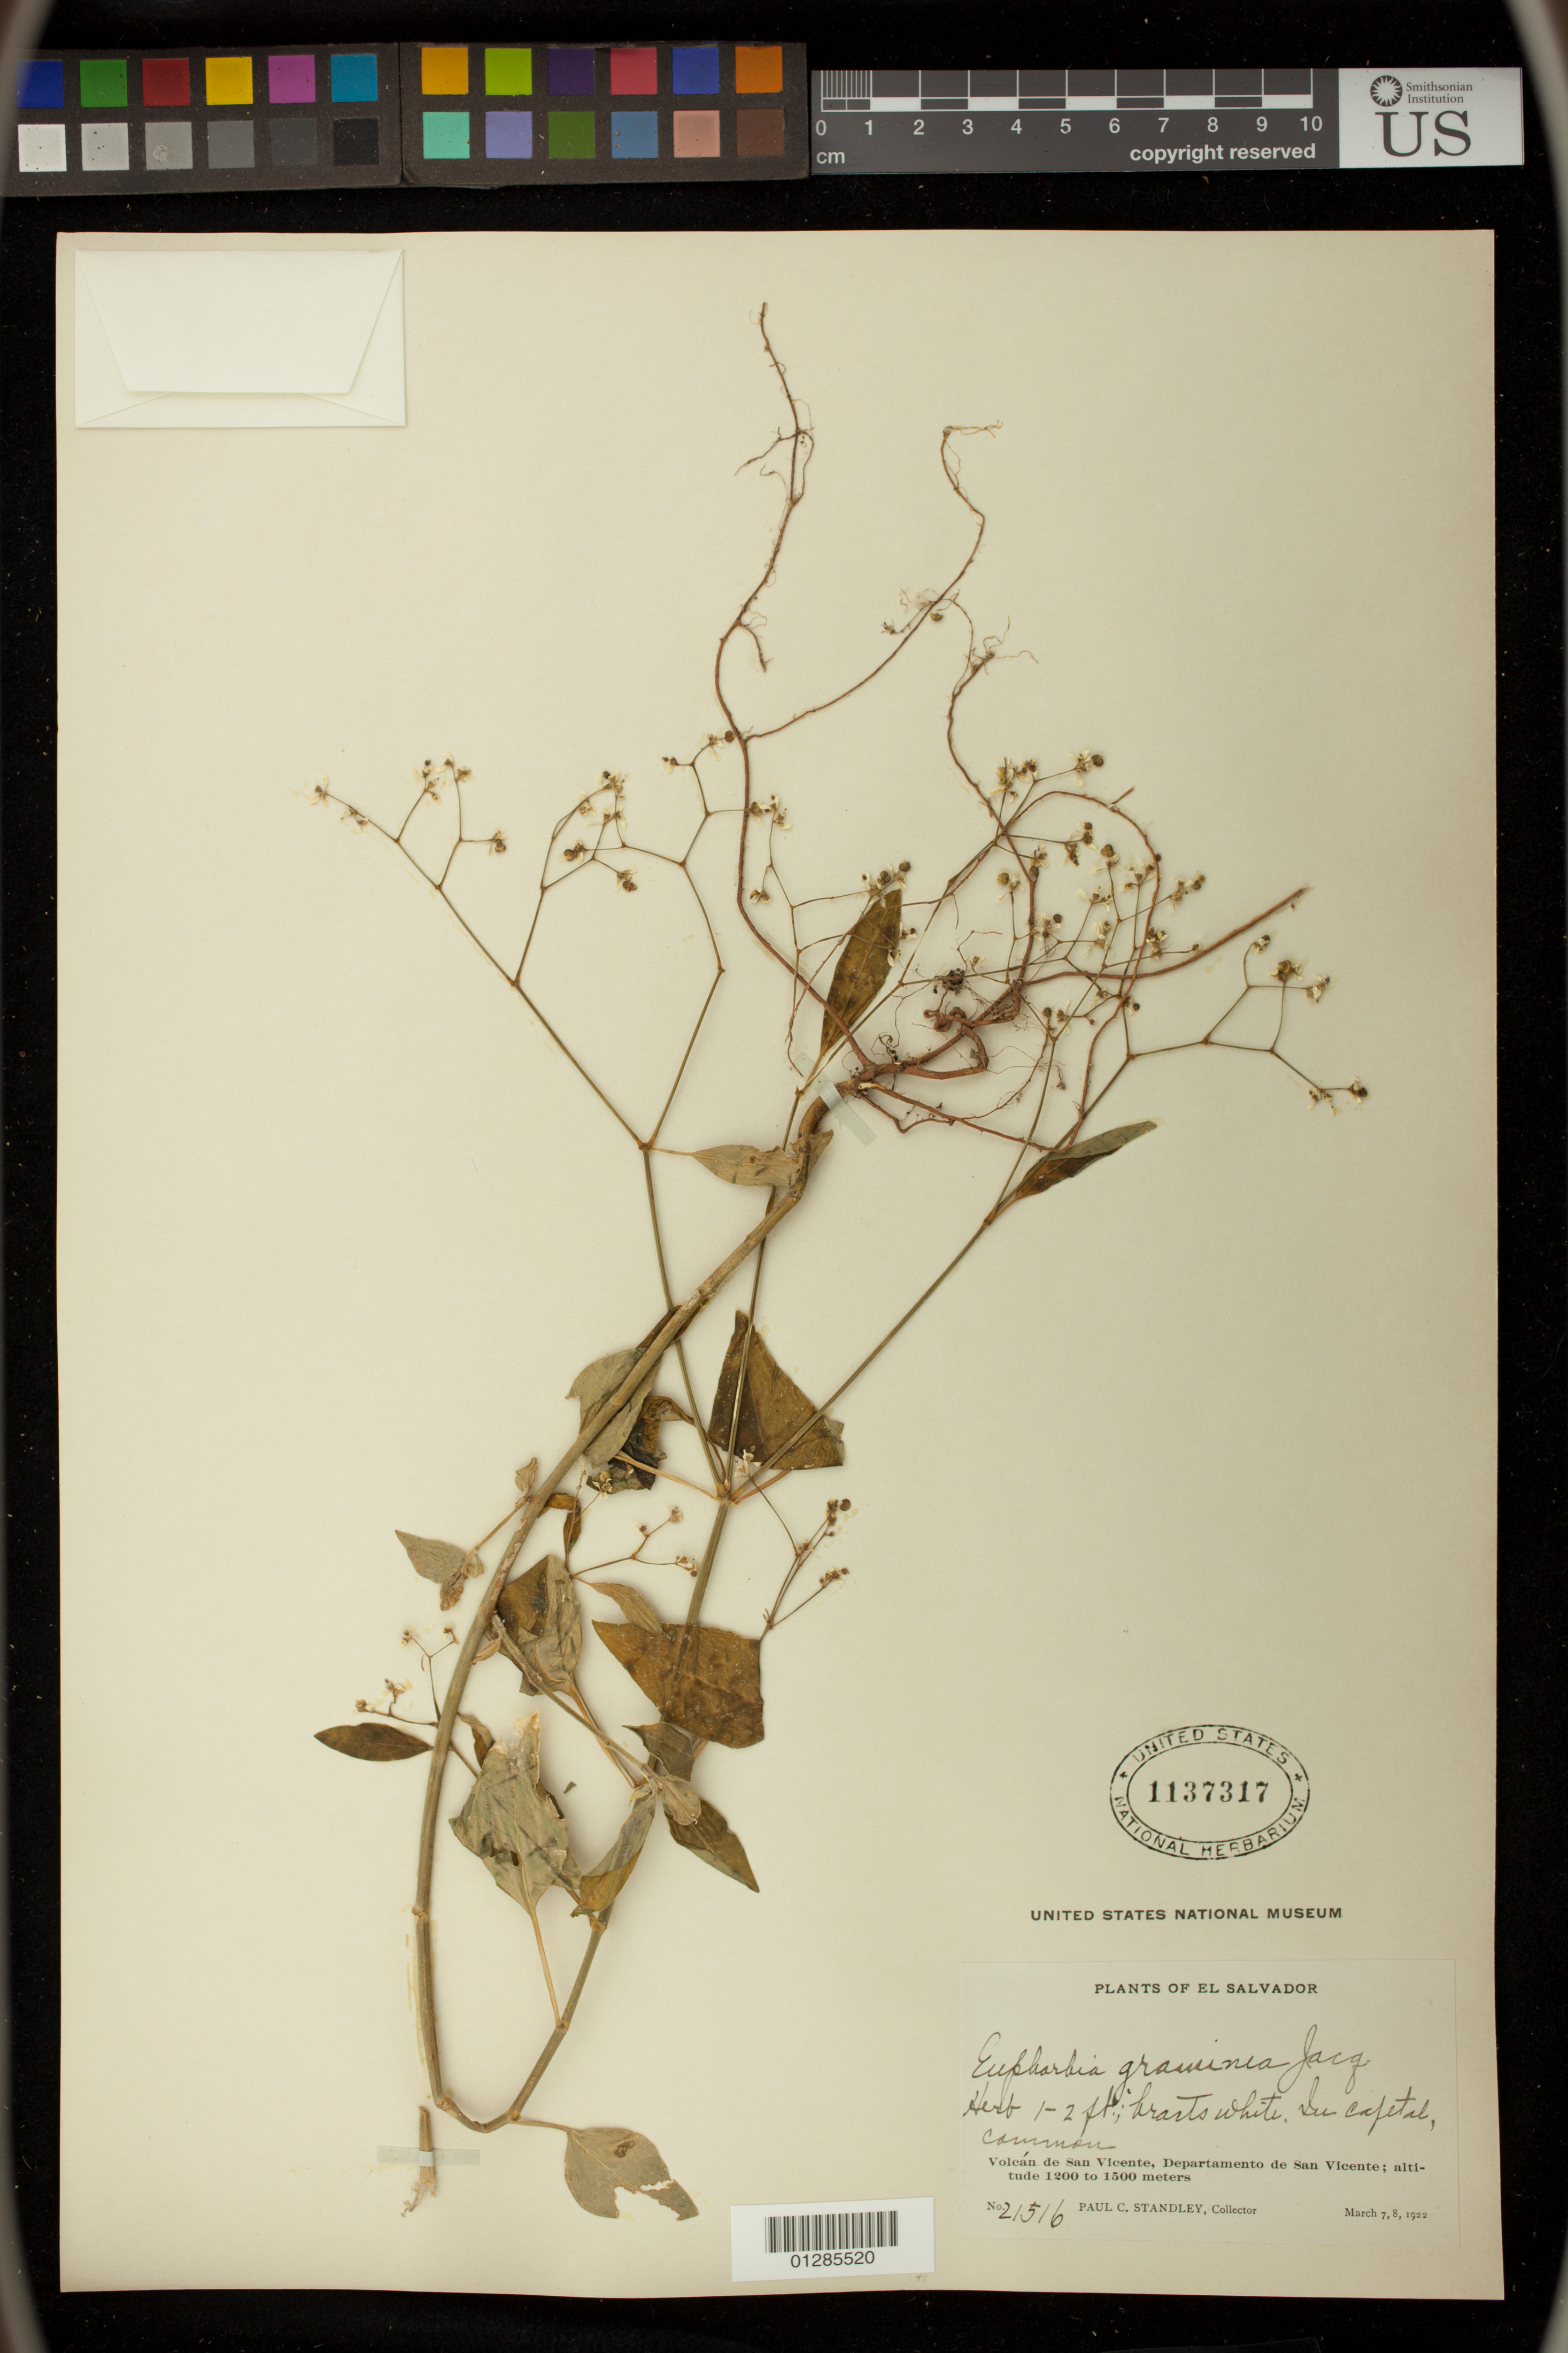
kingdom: Plantae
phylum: Tracheophyta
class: Magnoliopsida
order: Malpighiales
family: Euphorbiaceae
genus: Euphorbia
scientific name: Euphorbia graminea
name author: Jacq.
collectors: Standley, Paul Carpenter, Steyermark, Julian Alfred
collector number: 21516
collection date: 1922-03-07/1922-03-08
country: El Salvador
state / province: San Vincente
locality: Volcan de San Vicente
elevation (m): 1200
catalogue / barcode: US 1137317